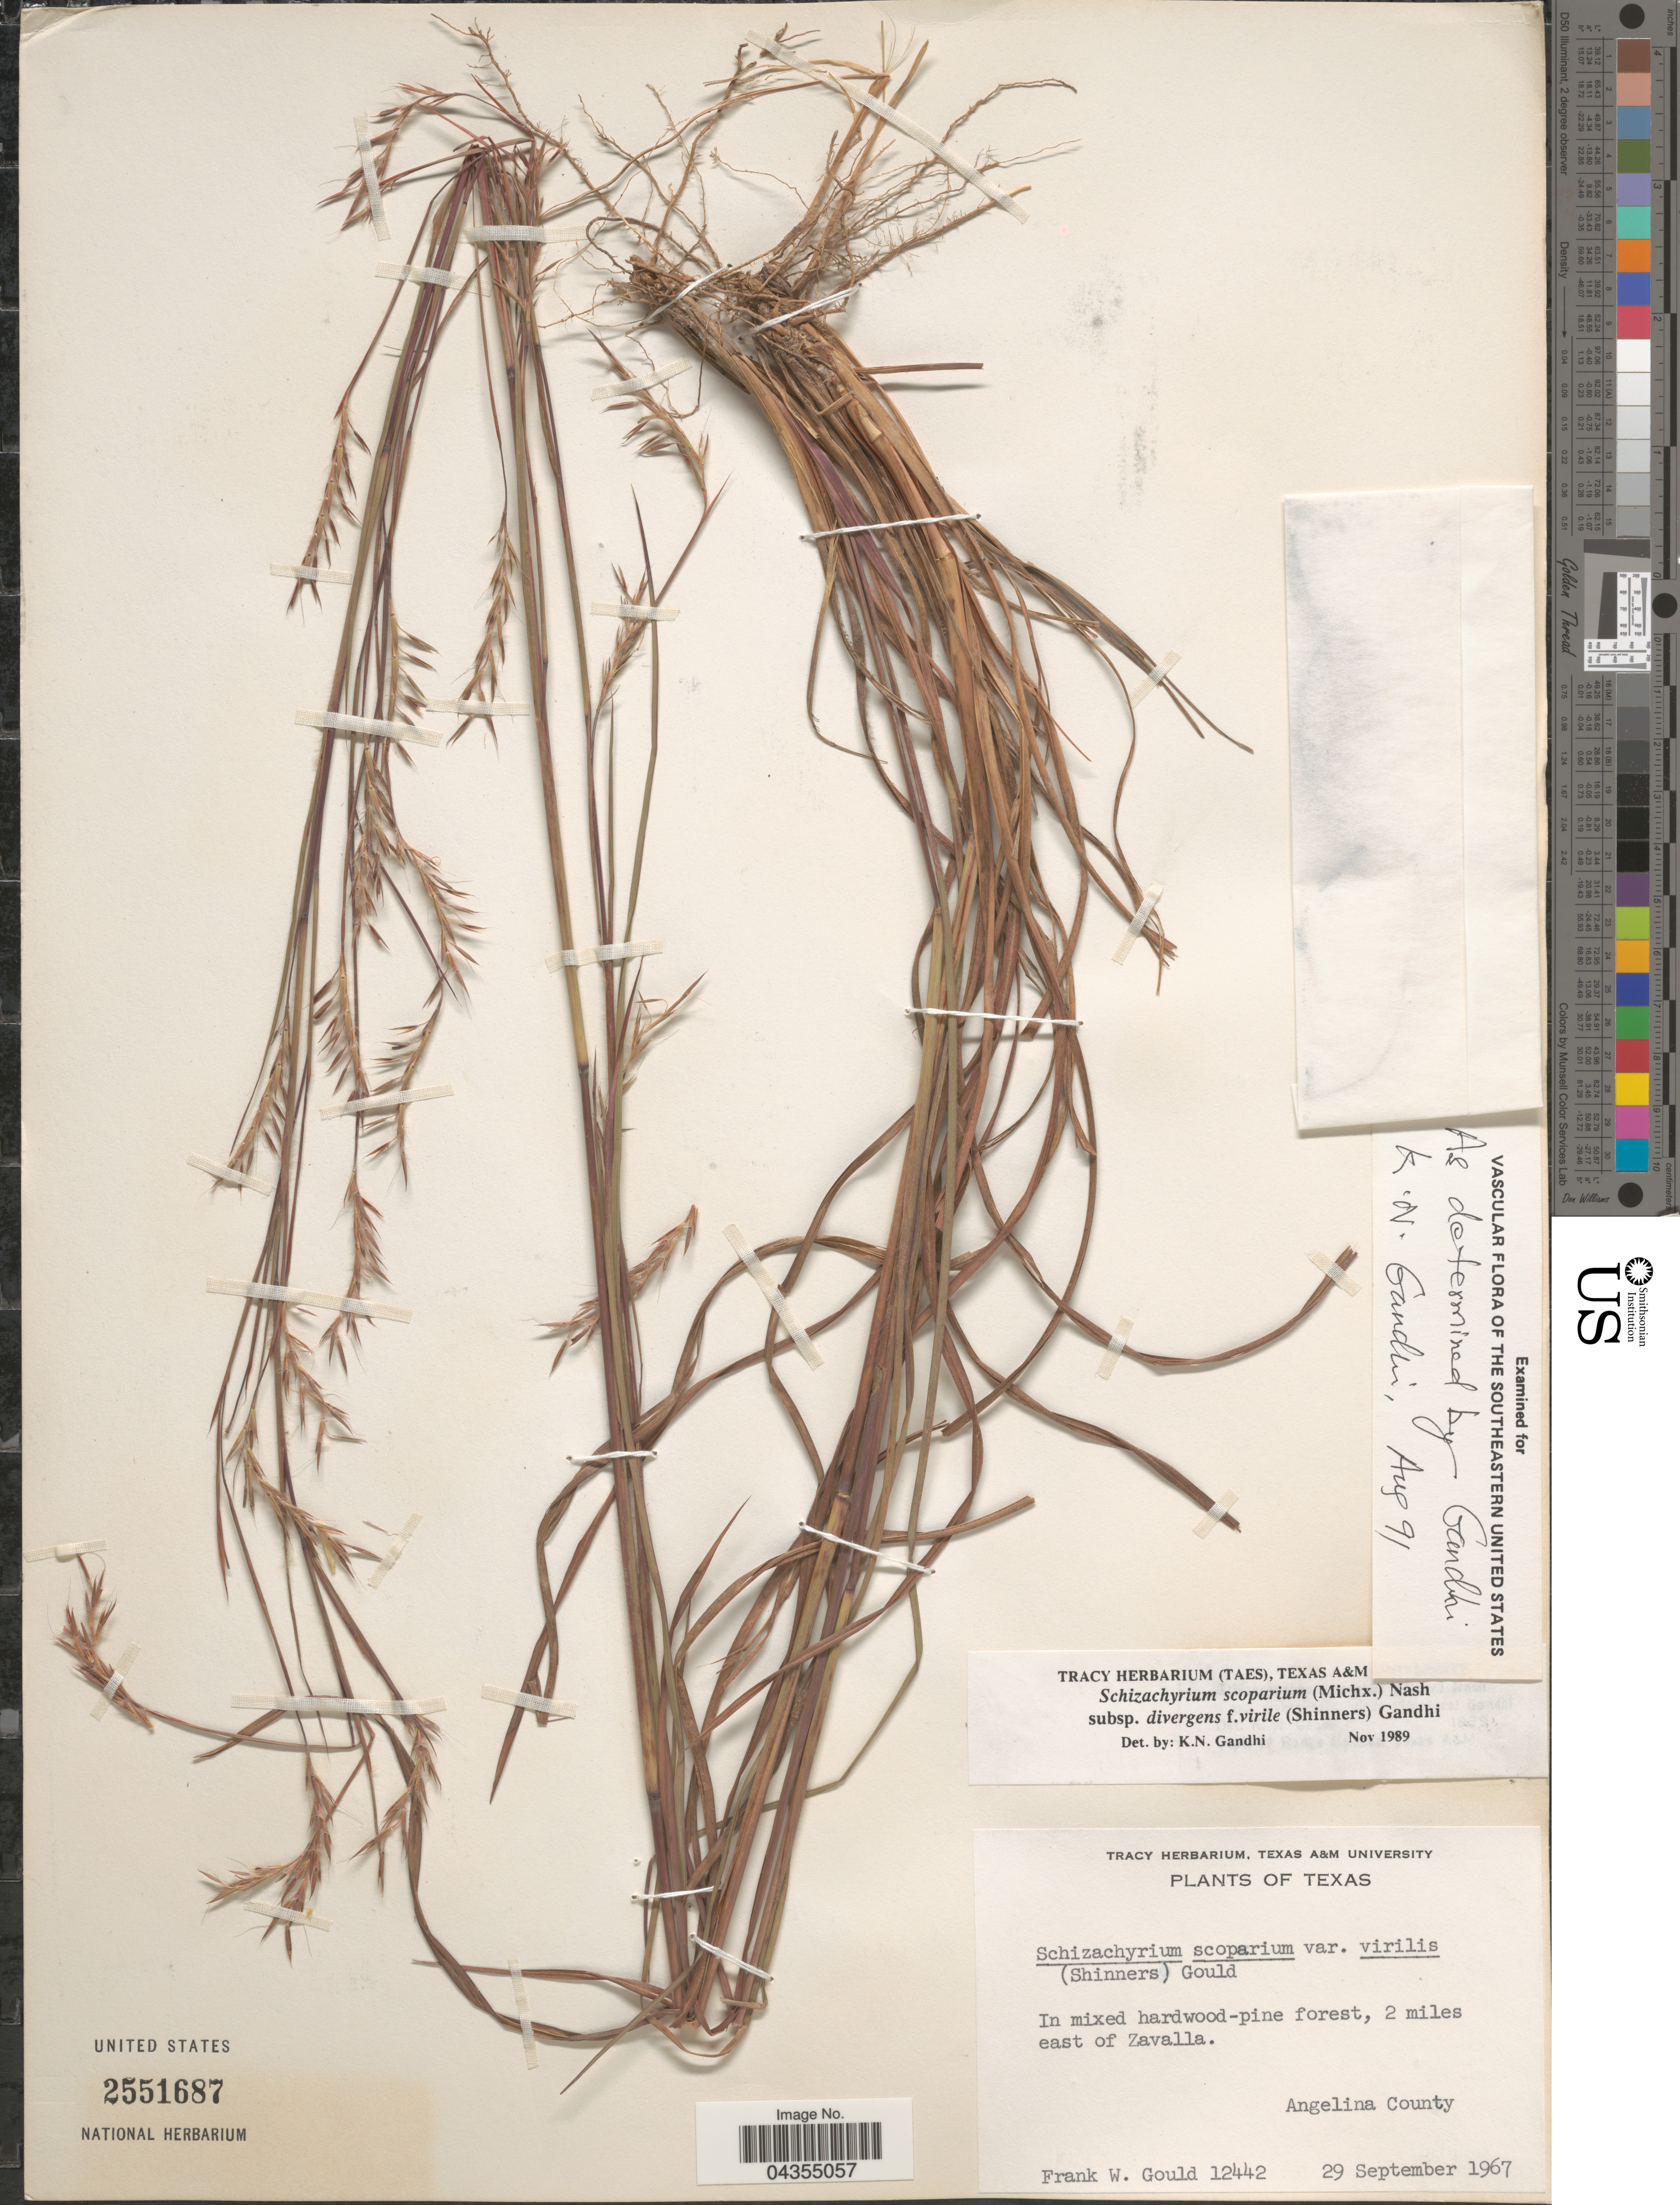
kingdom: Plantae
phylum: Tracheophyta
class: Liliopsida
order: Poales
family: Poaceae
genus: Schizachyrium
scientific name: Schizachyrium scoparium var. divergens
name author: (Hack.) Gould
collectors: F. W. Gould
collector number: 12442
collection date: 1967-09-29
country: United States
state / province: Texas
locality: In mixed hardwood-pine forest, 2 miles east of Zavalla. Angelina County.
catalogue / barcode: US 2551687